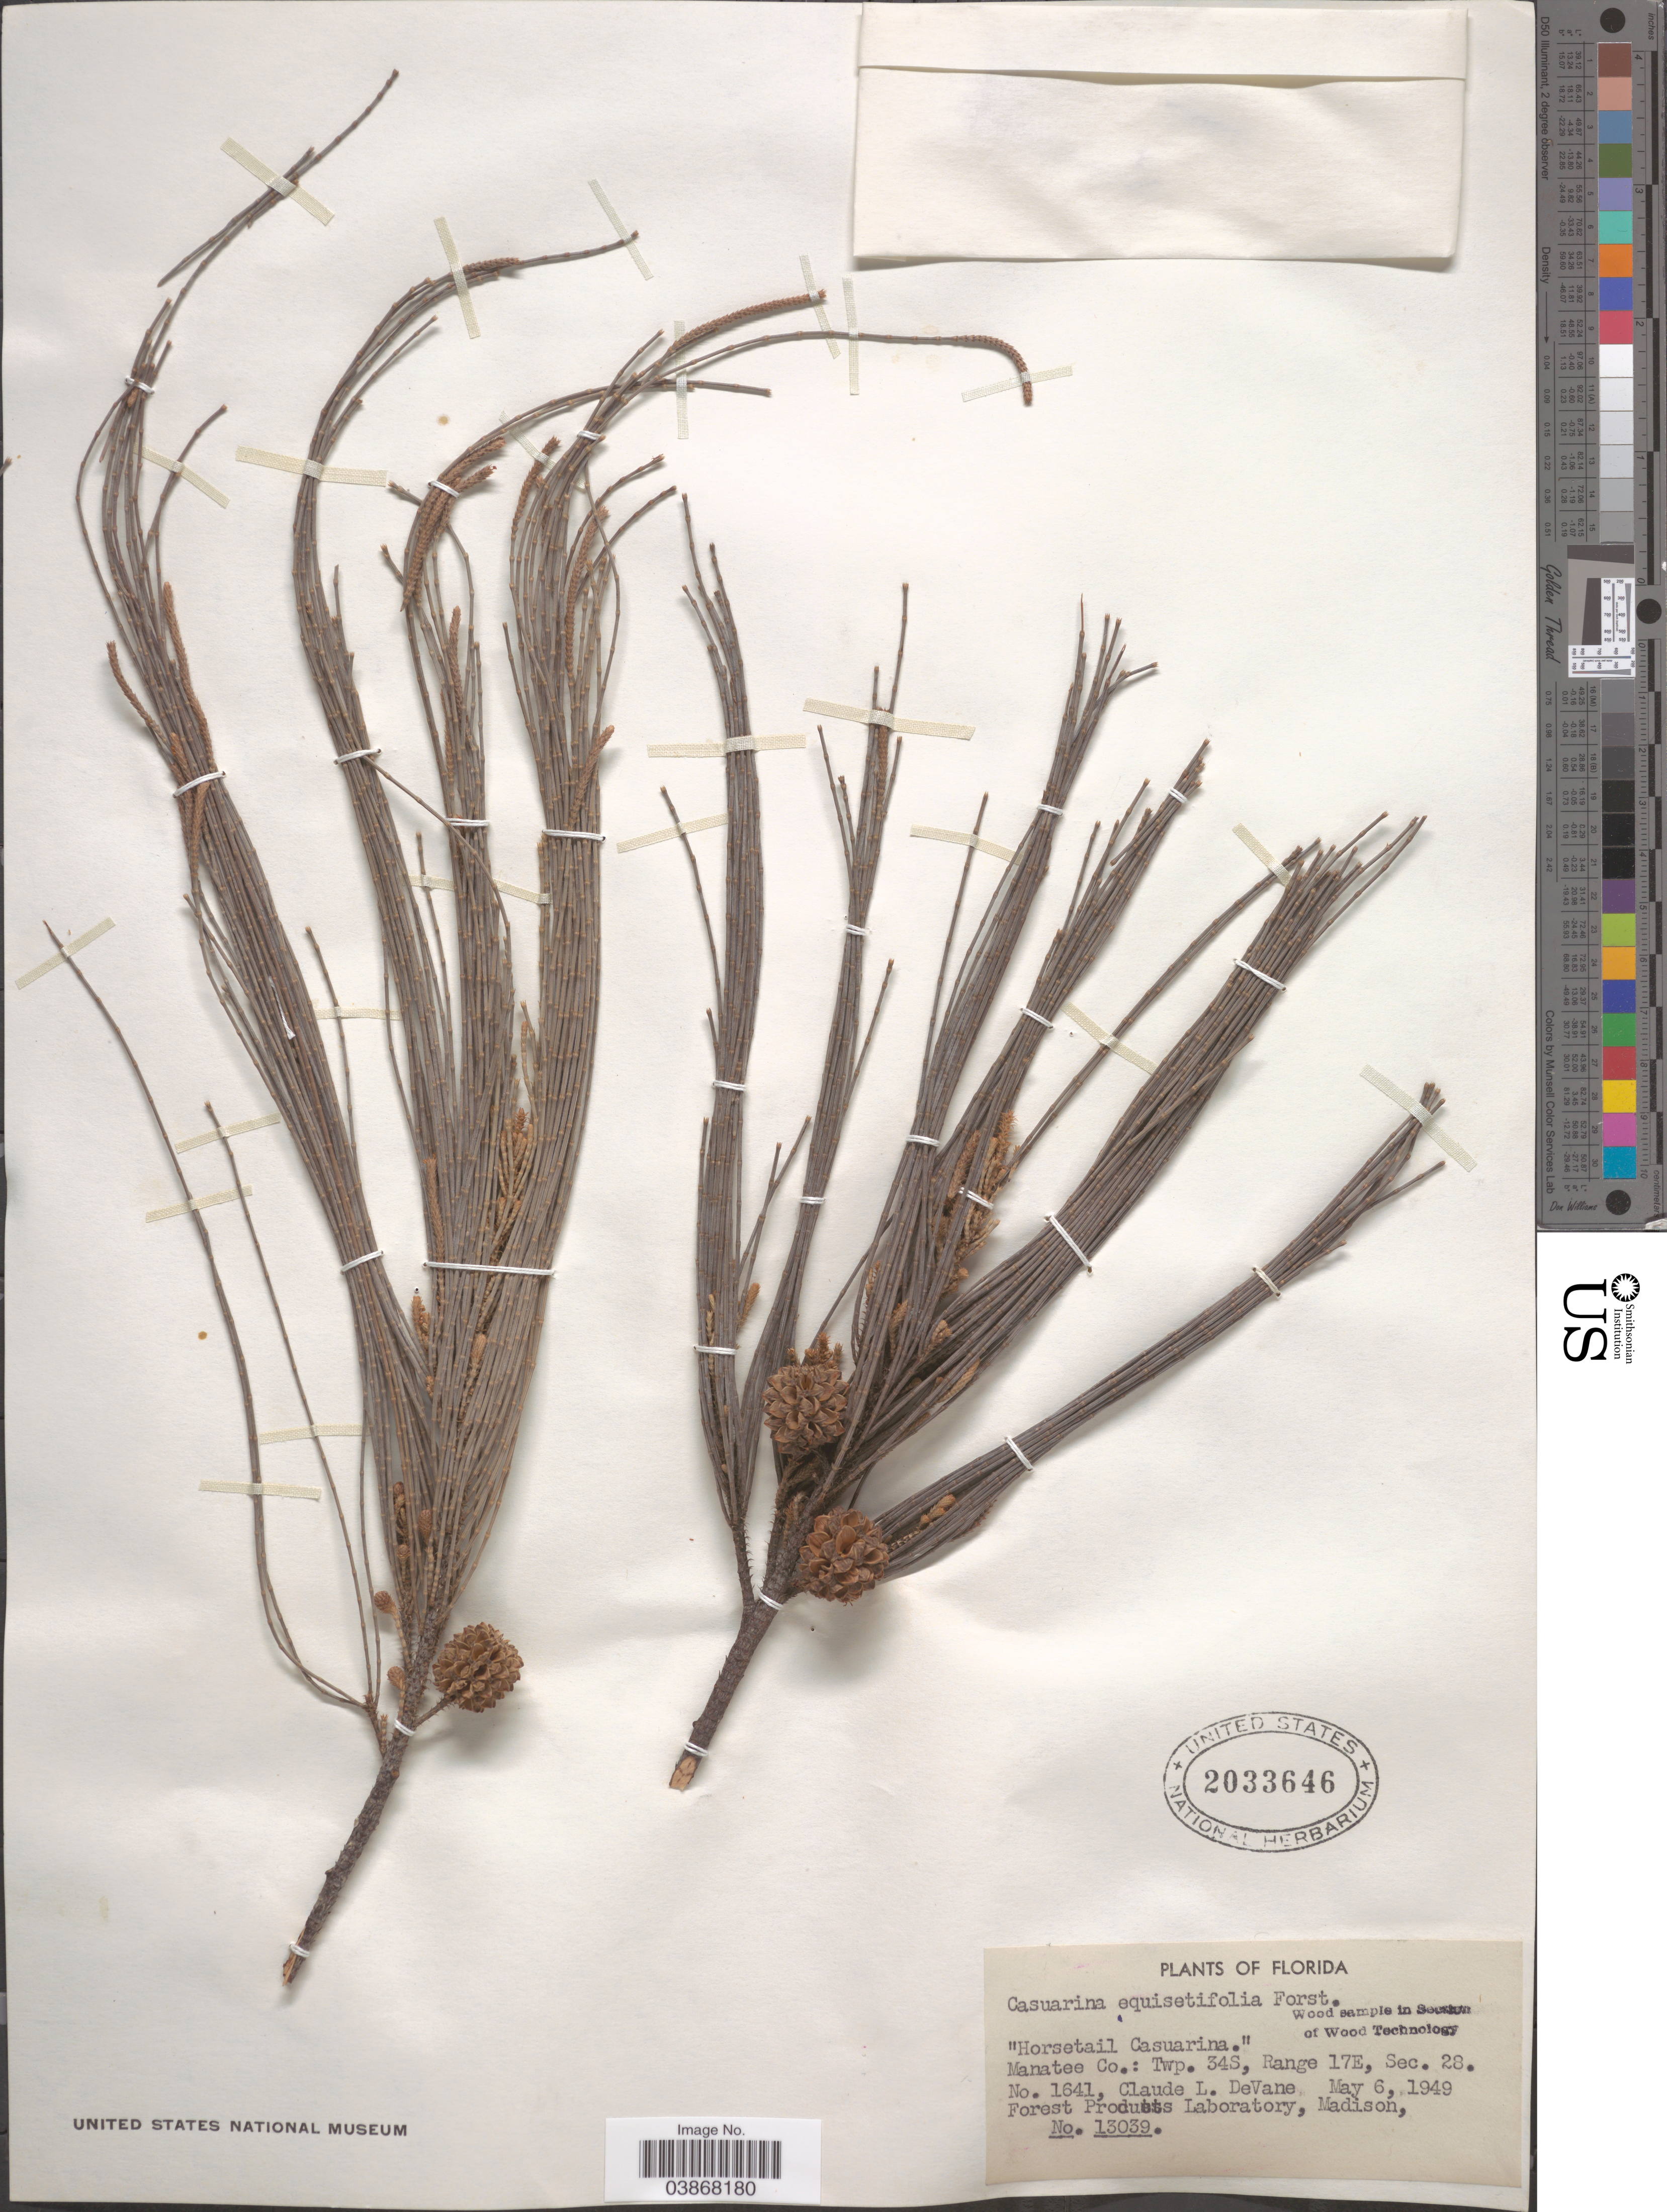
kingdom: Plantae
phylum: Tracheophyta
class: Magnoliopsida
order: Fagales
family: Casuarinaceae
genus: Casuarina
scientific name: Casuarina equisetifolia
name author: L.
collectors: C. Devane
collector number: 1641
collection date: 1949-05-06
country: United States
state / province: Florida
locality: Manatee Co.: Twp. 34S, Range 17E, Sec. 28.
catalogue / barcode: US 2033646